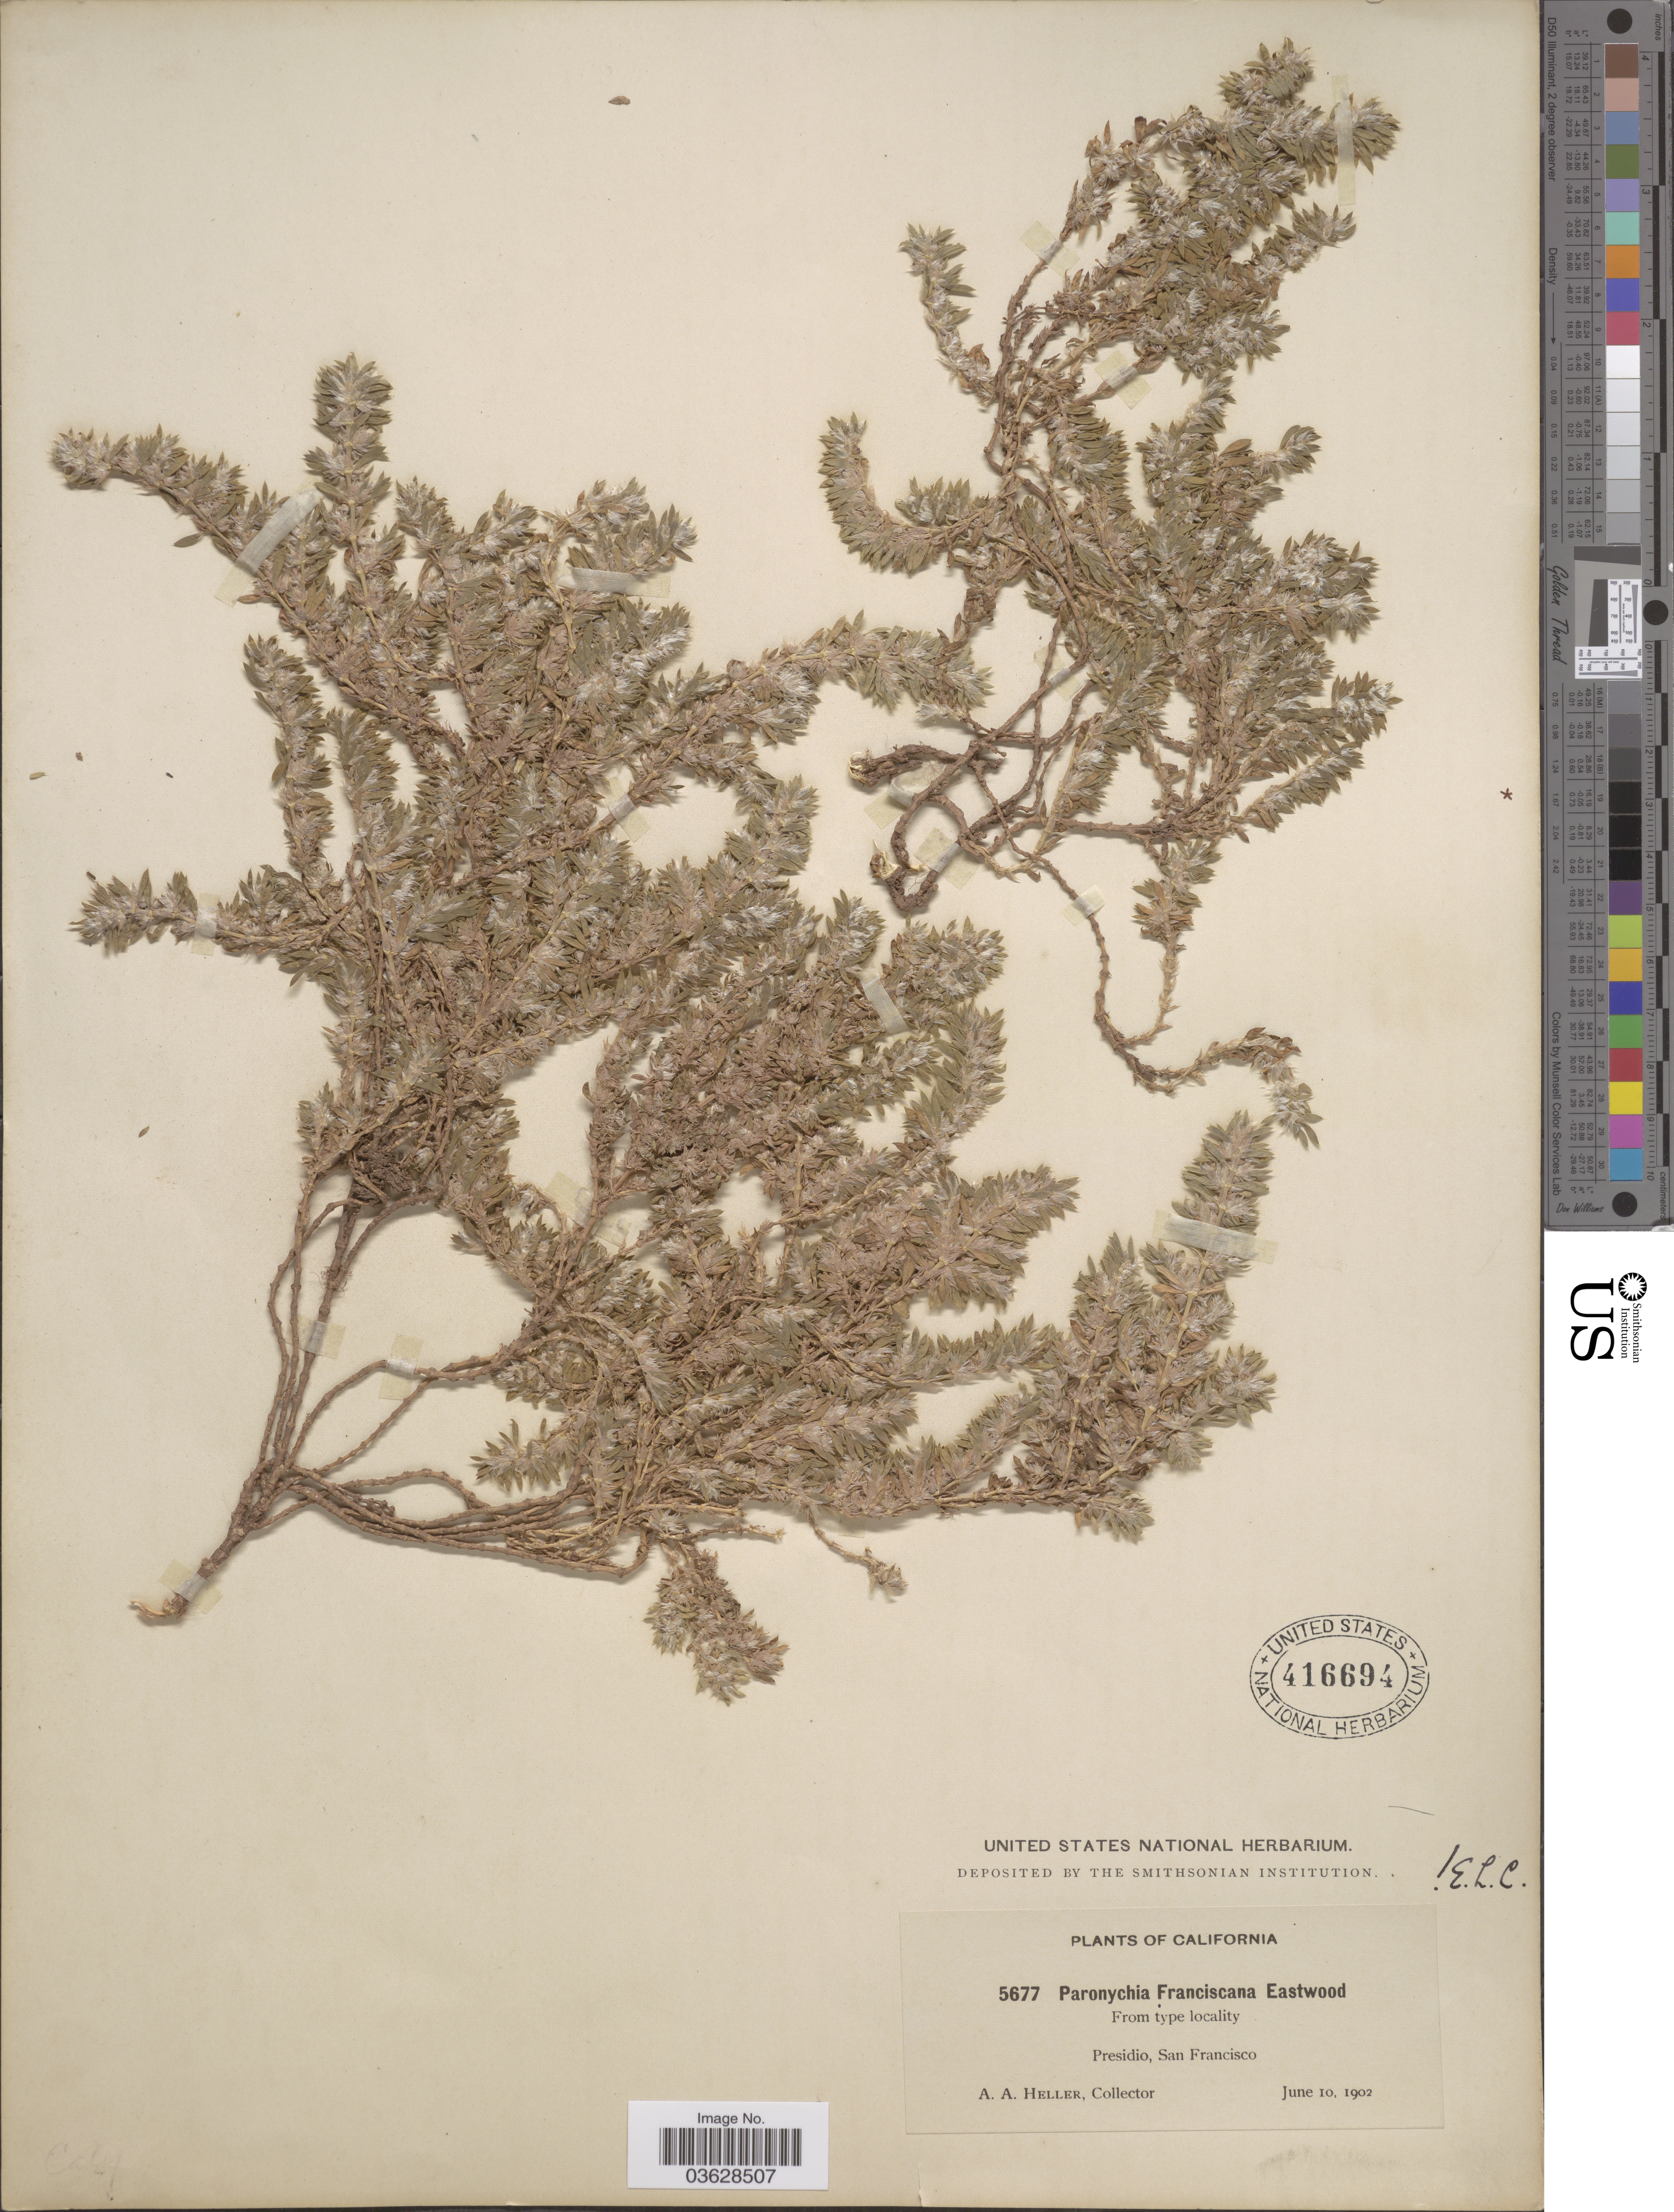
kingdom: Plantae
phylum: Tracheophyta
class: Magnoliopsida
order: Caryophyllales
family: Caryophyllaceae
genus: Paronychia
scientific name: Paronychia franciscana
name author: Eastw.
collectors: A. A. Heller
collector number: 5677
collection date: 1902-06-10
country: United States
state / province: California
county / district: San Francisco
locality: Presidio, San Francisco.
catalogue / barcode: US 416694